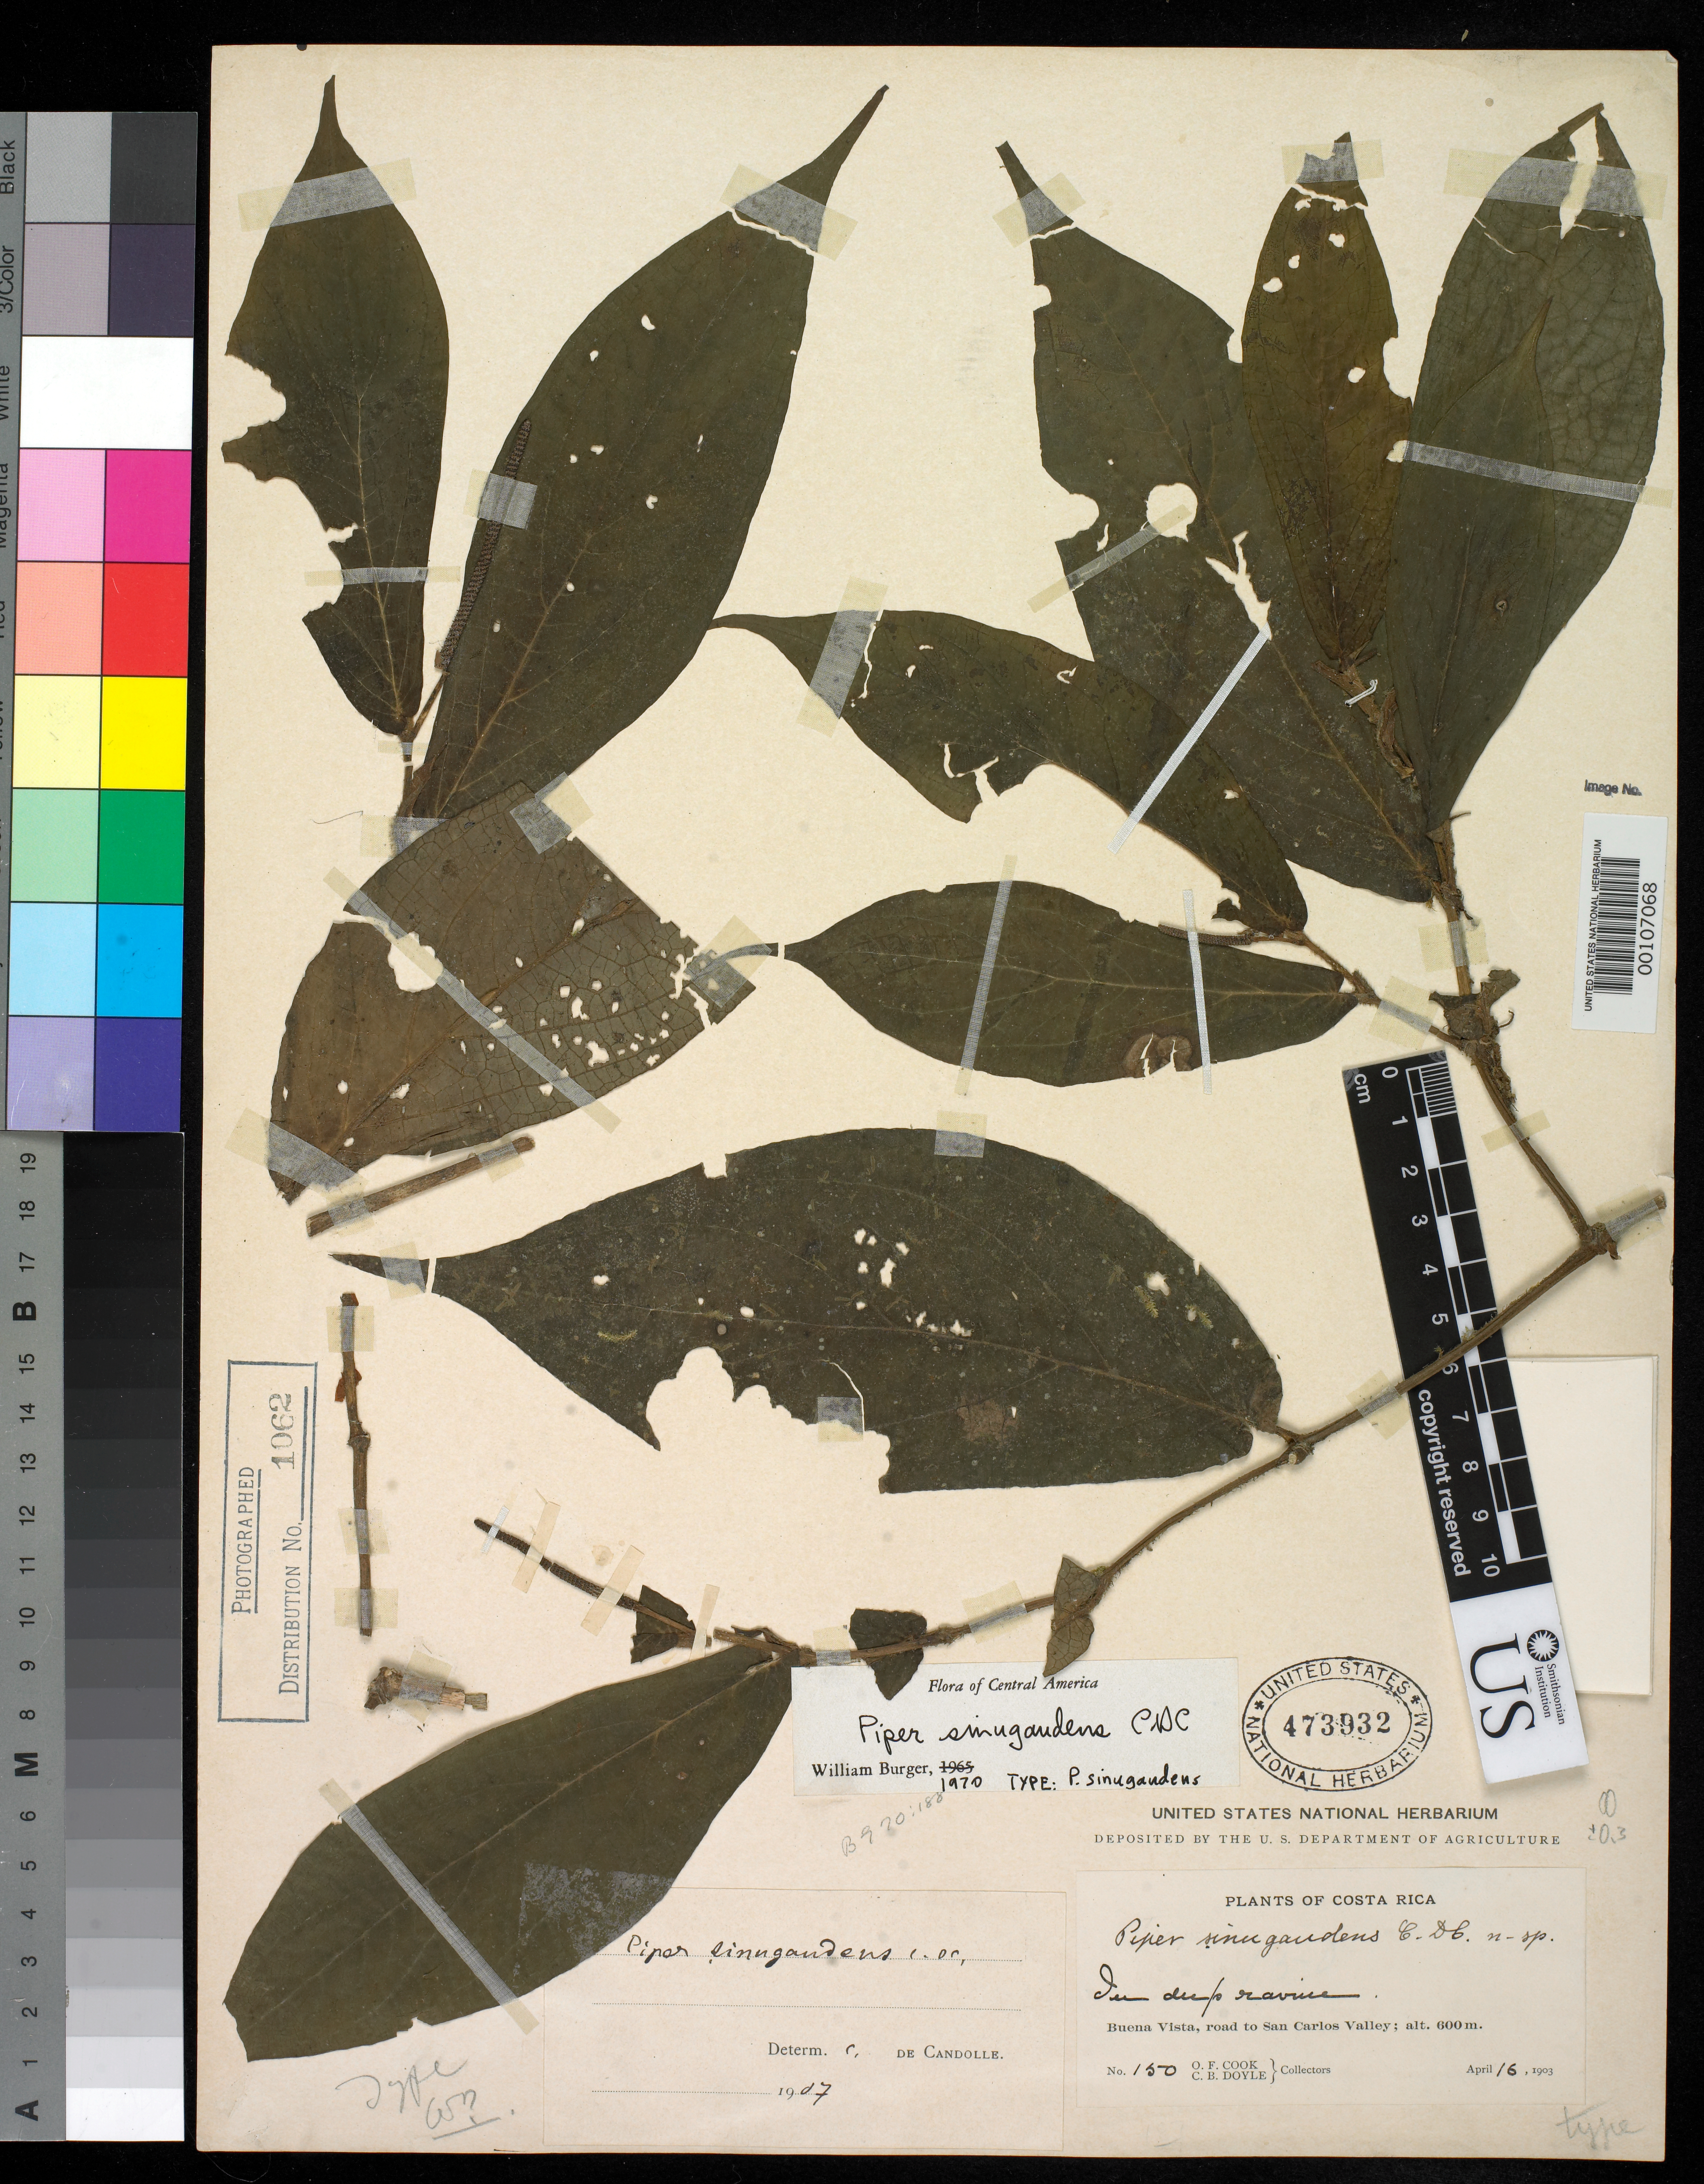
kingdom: Plantae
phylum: Tracheophyta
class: Magnoliopsida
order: Piperales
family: Piperaceae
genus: Piper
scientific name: Piper sinugaudens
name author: C. DC.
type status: Type Collection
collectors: O. F. Cook & C. Doyle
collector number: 150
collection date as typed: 16 Apr 1903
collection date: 1903-04-16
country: Costa Rica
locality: Buena Vista, road to San Carlos Valley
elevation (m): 600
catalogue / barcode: US 473932